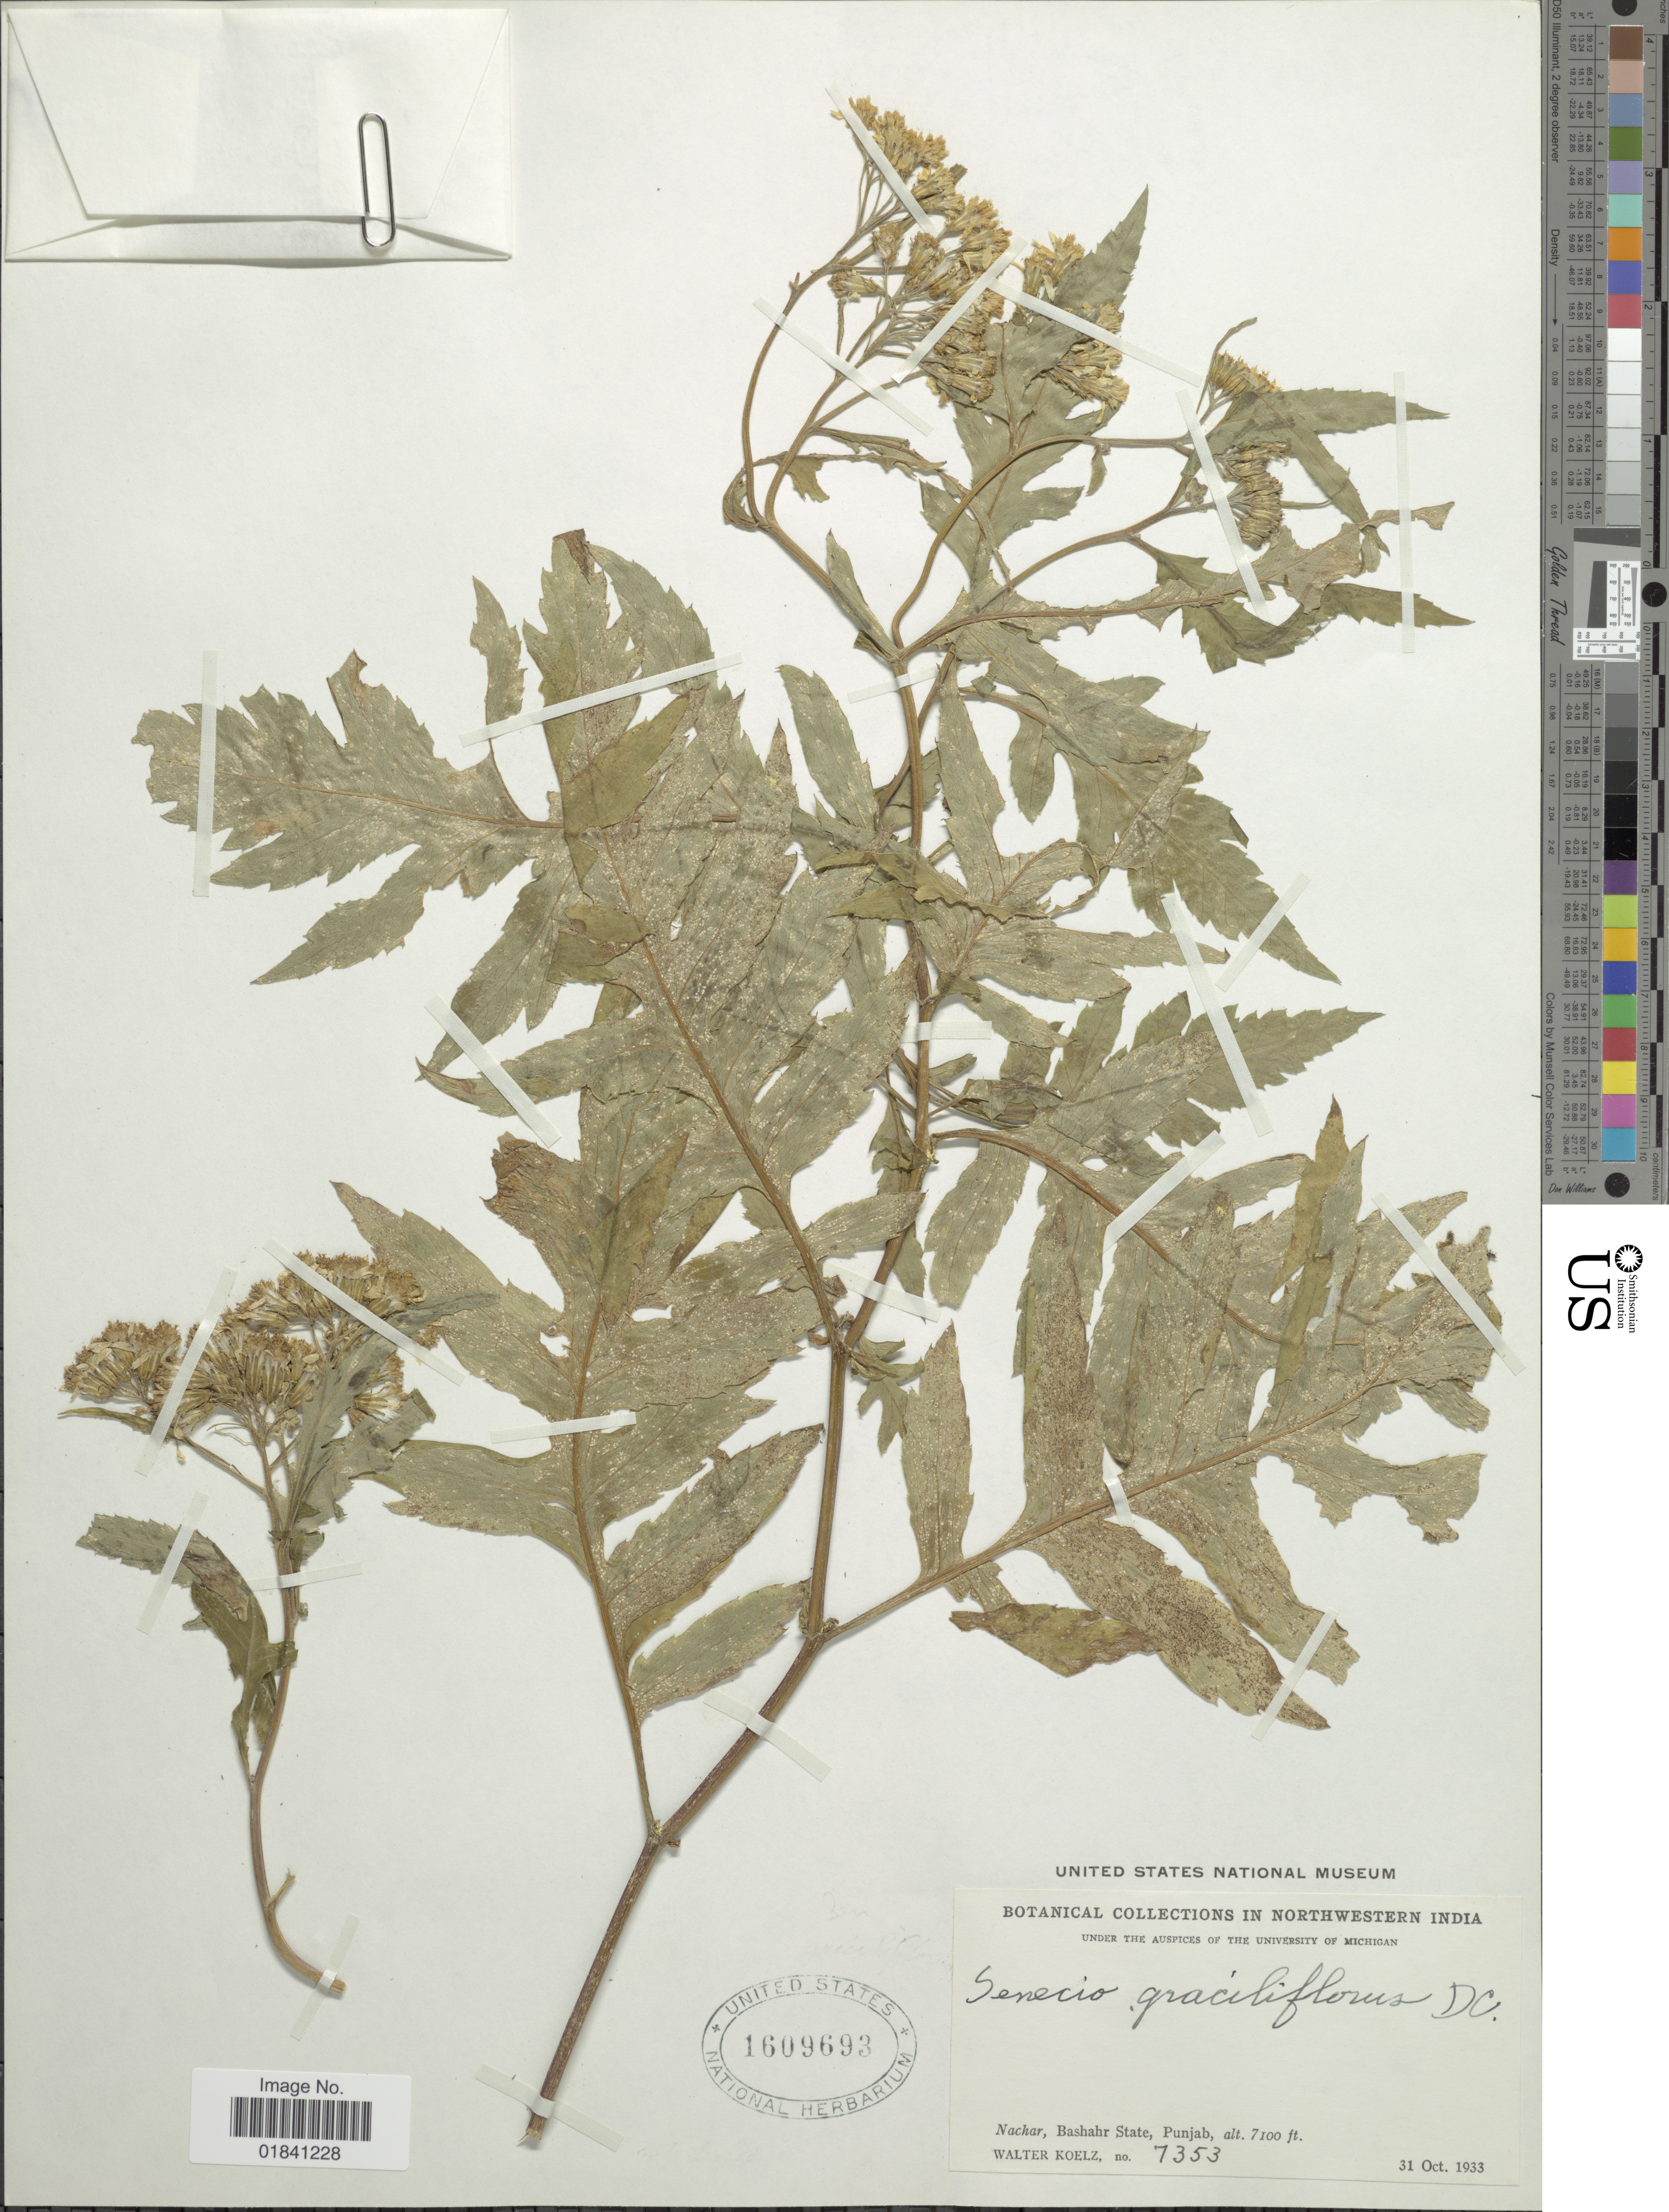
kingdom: Plantae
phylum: Tracheophyta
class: Magnoliopsida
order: Asterales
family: Asteraceae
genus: Senecio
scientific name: Senecio royleanus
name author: DC.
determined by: Ren, C.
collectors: W. N. Koelz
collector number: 7353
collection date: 1933-10-31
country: India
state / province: Punjab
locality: Nachar, Bashahr State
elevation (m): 2164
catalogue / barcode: US 1609693